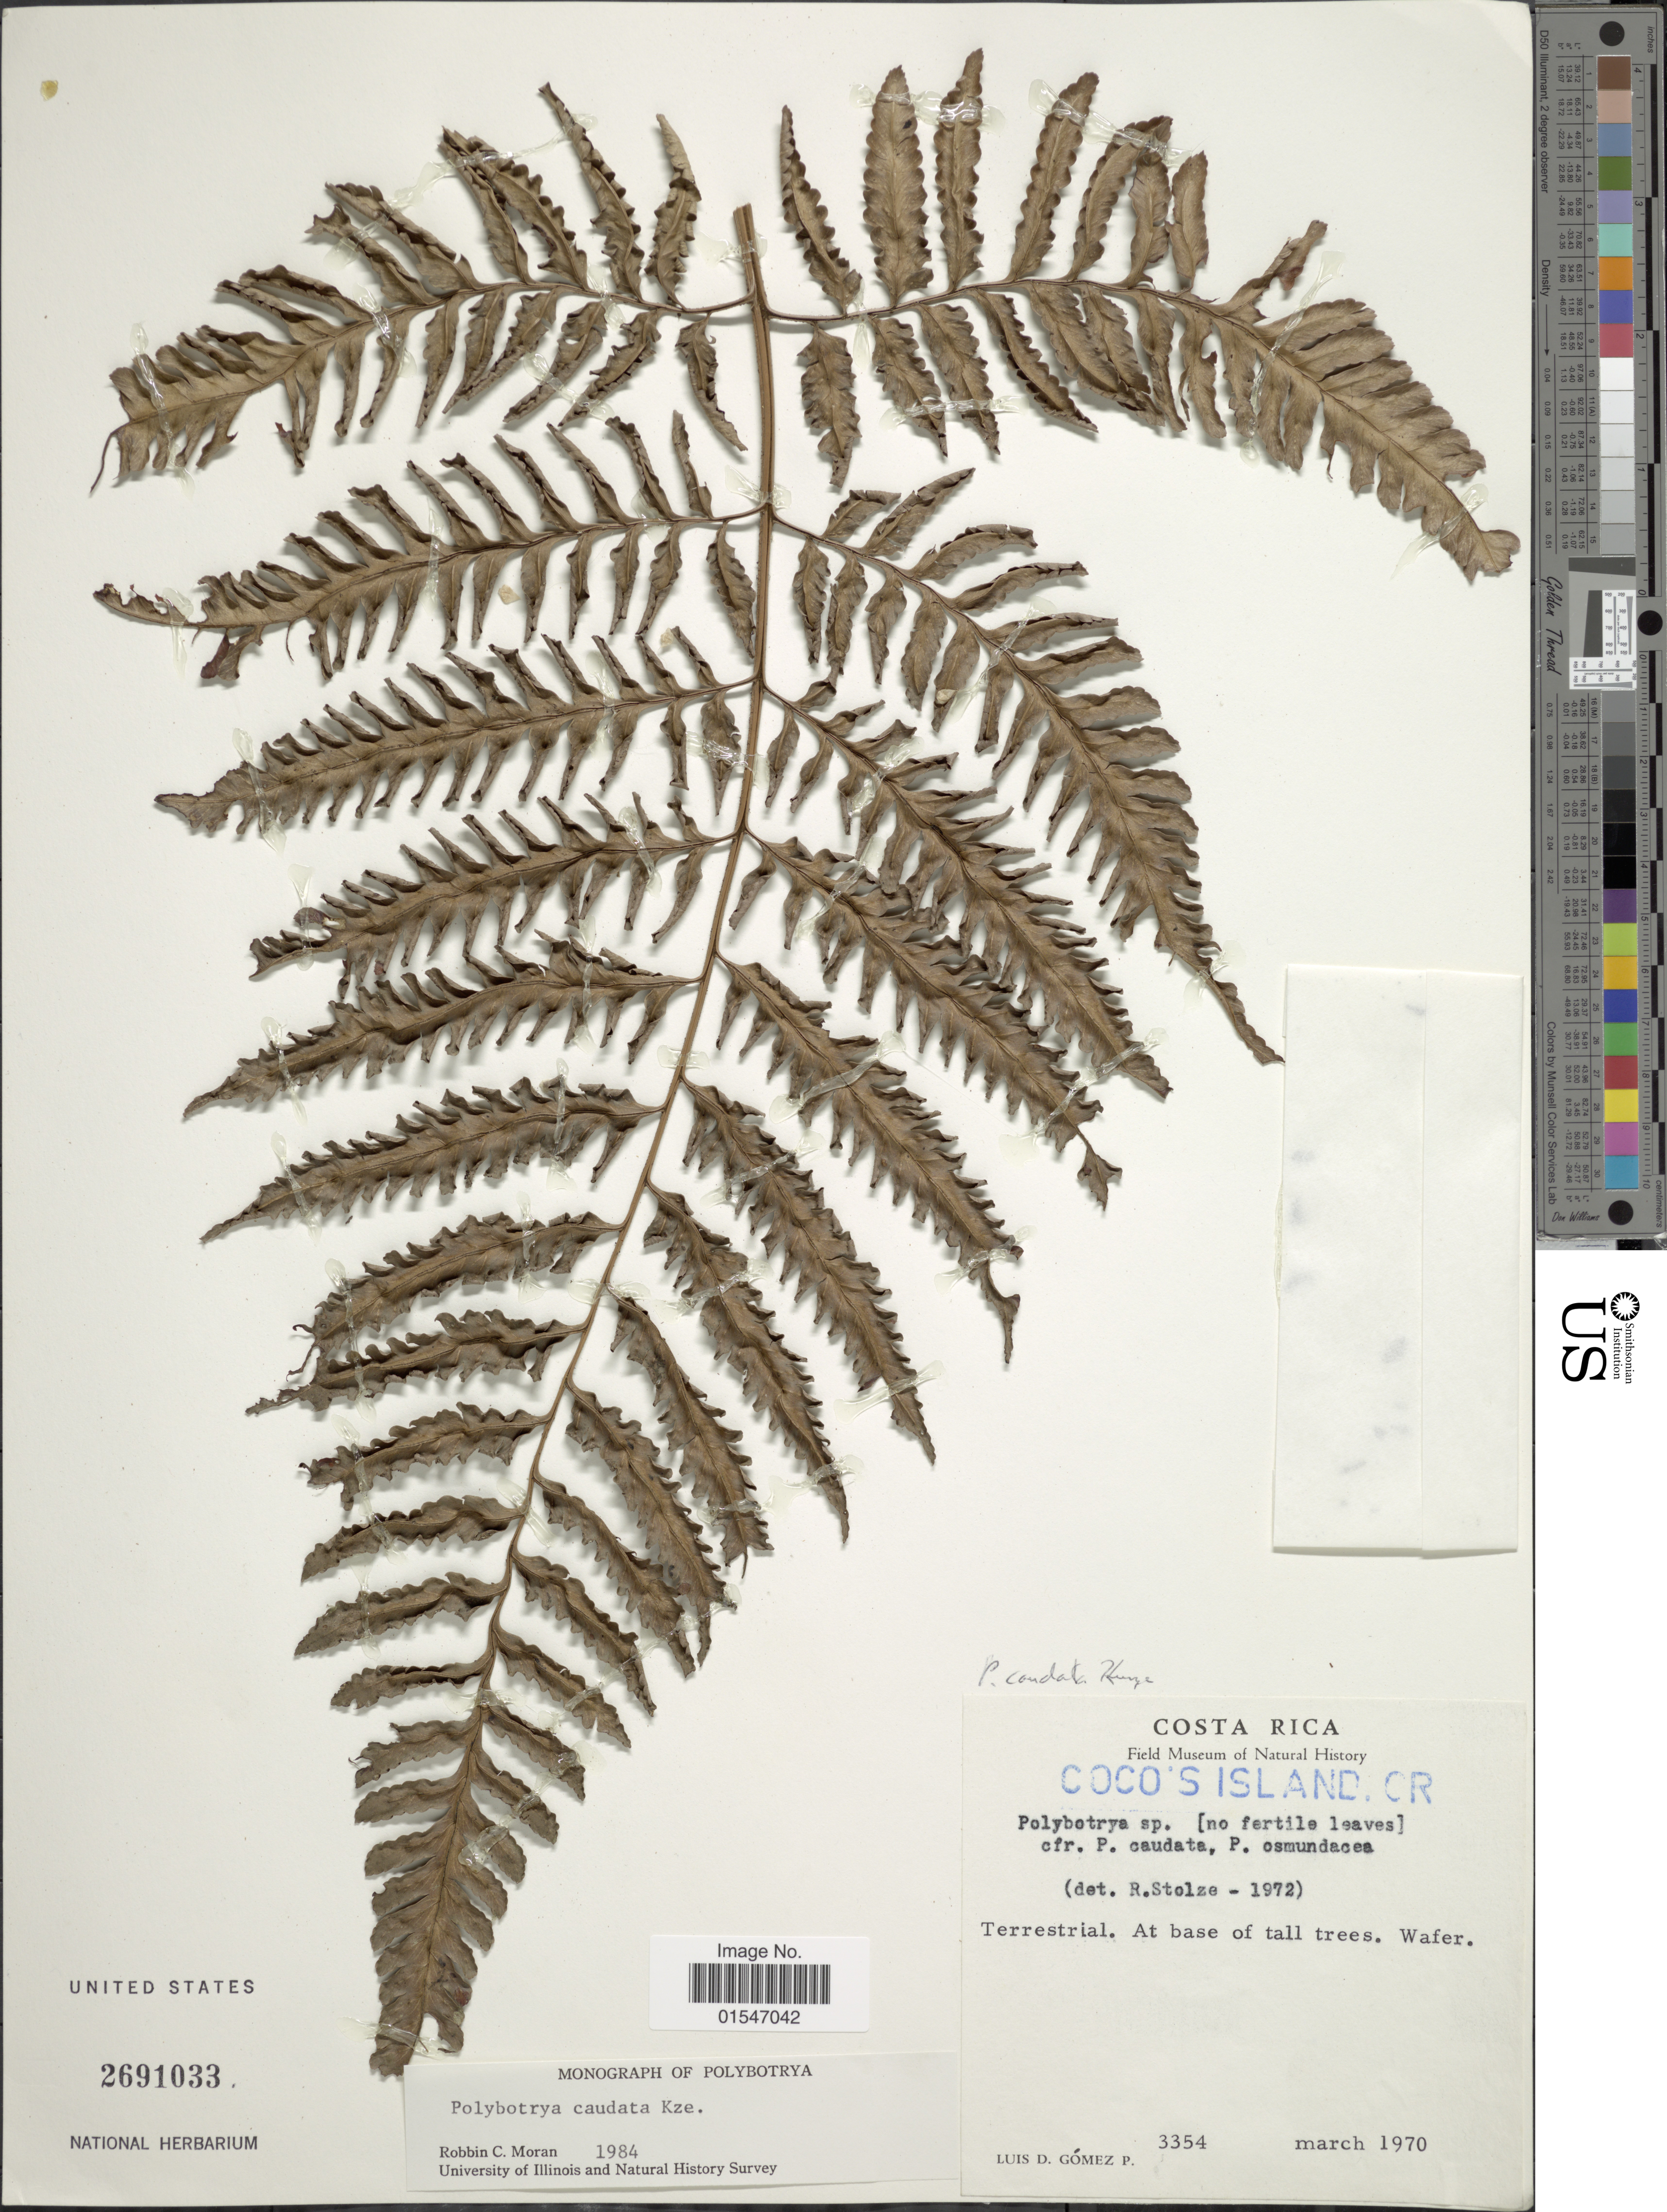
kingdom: Plantae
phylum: Tracheophyta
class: Polypodiopsida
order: Polypodiales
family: Dryopteridaceae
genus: Polybotrya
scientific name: Polybotrya caudata f. villosa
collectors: L. D. Gómez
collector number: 3354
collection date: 1970-03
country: Costa Rica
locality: Costa Rica. Terrestrial. At base of tall trees. Wafer.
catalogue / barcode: US 2691033